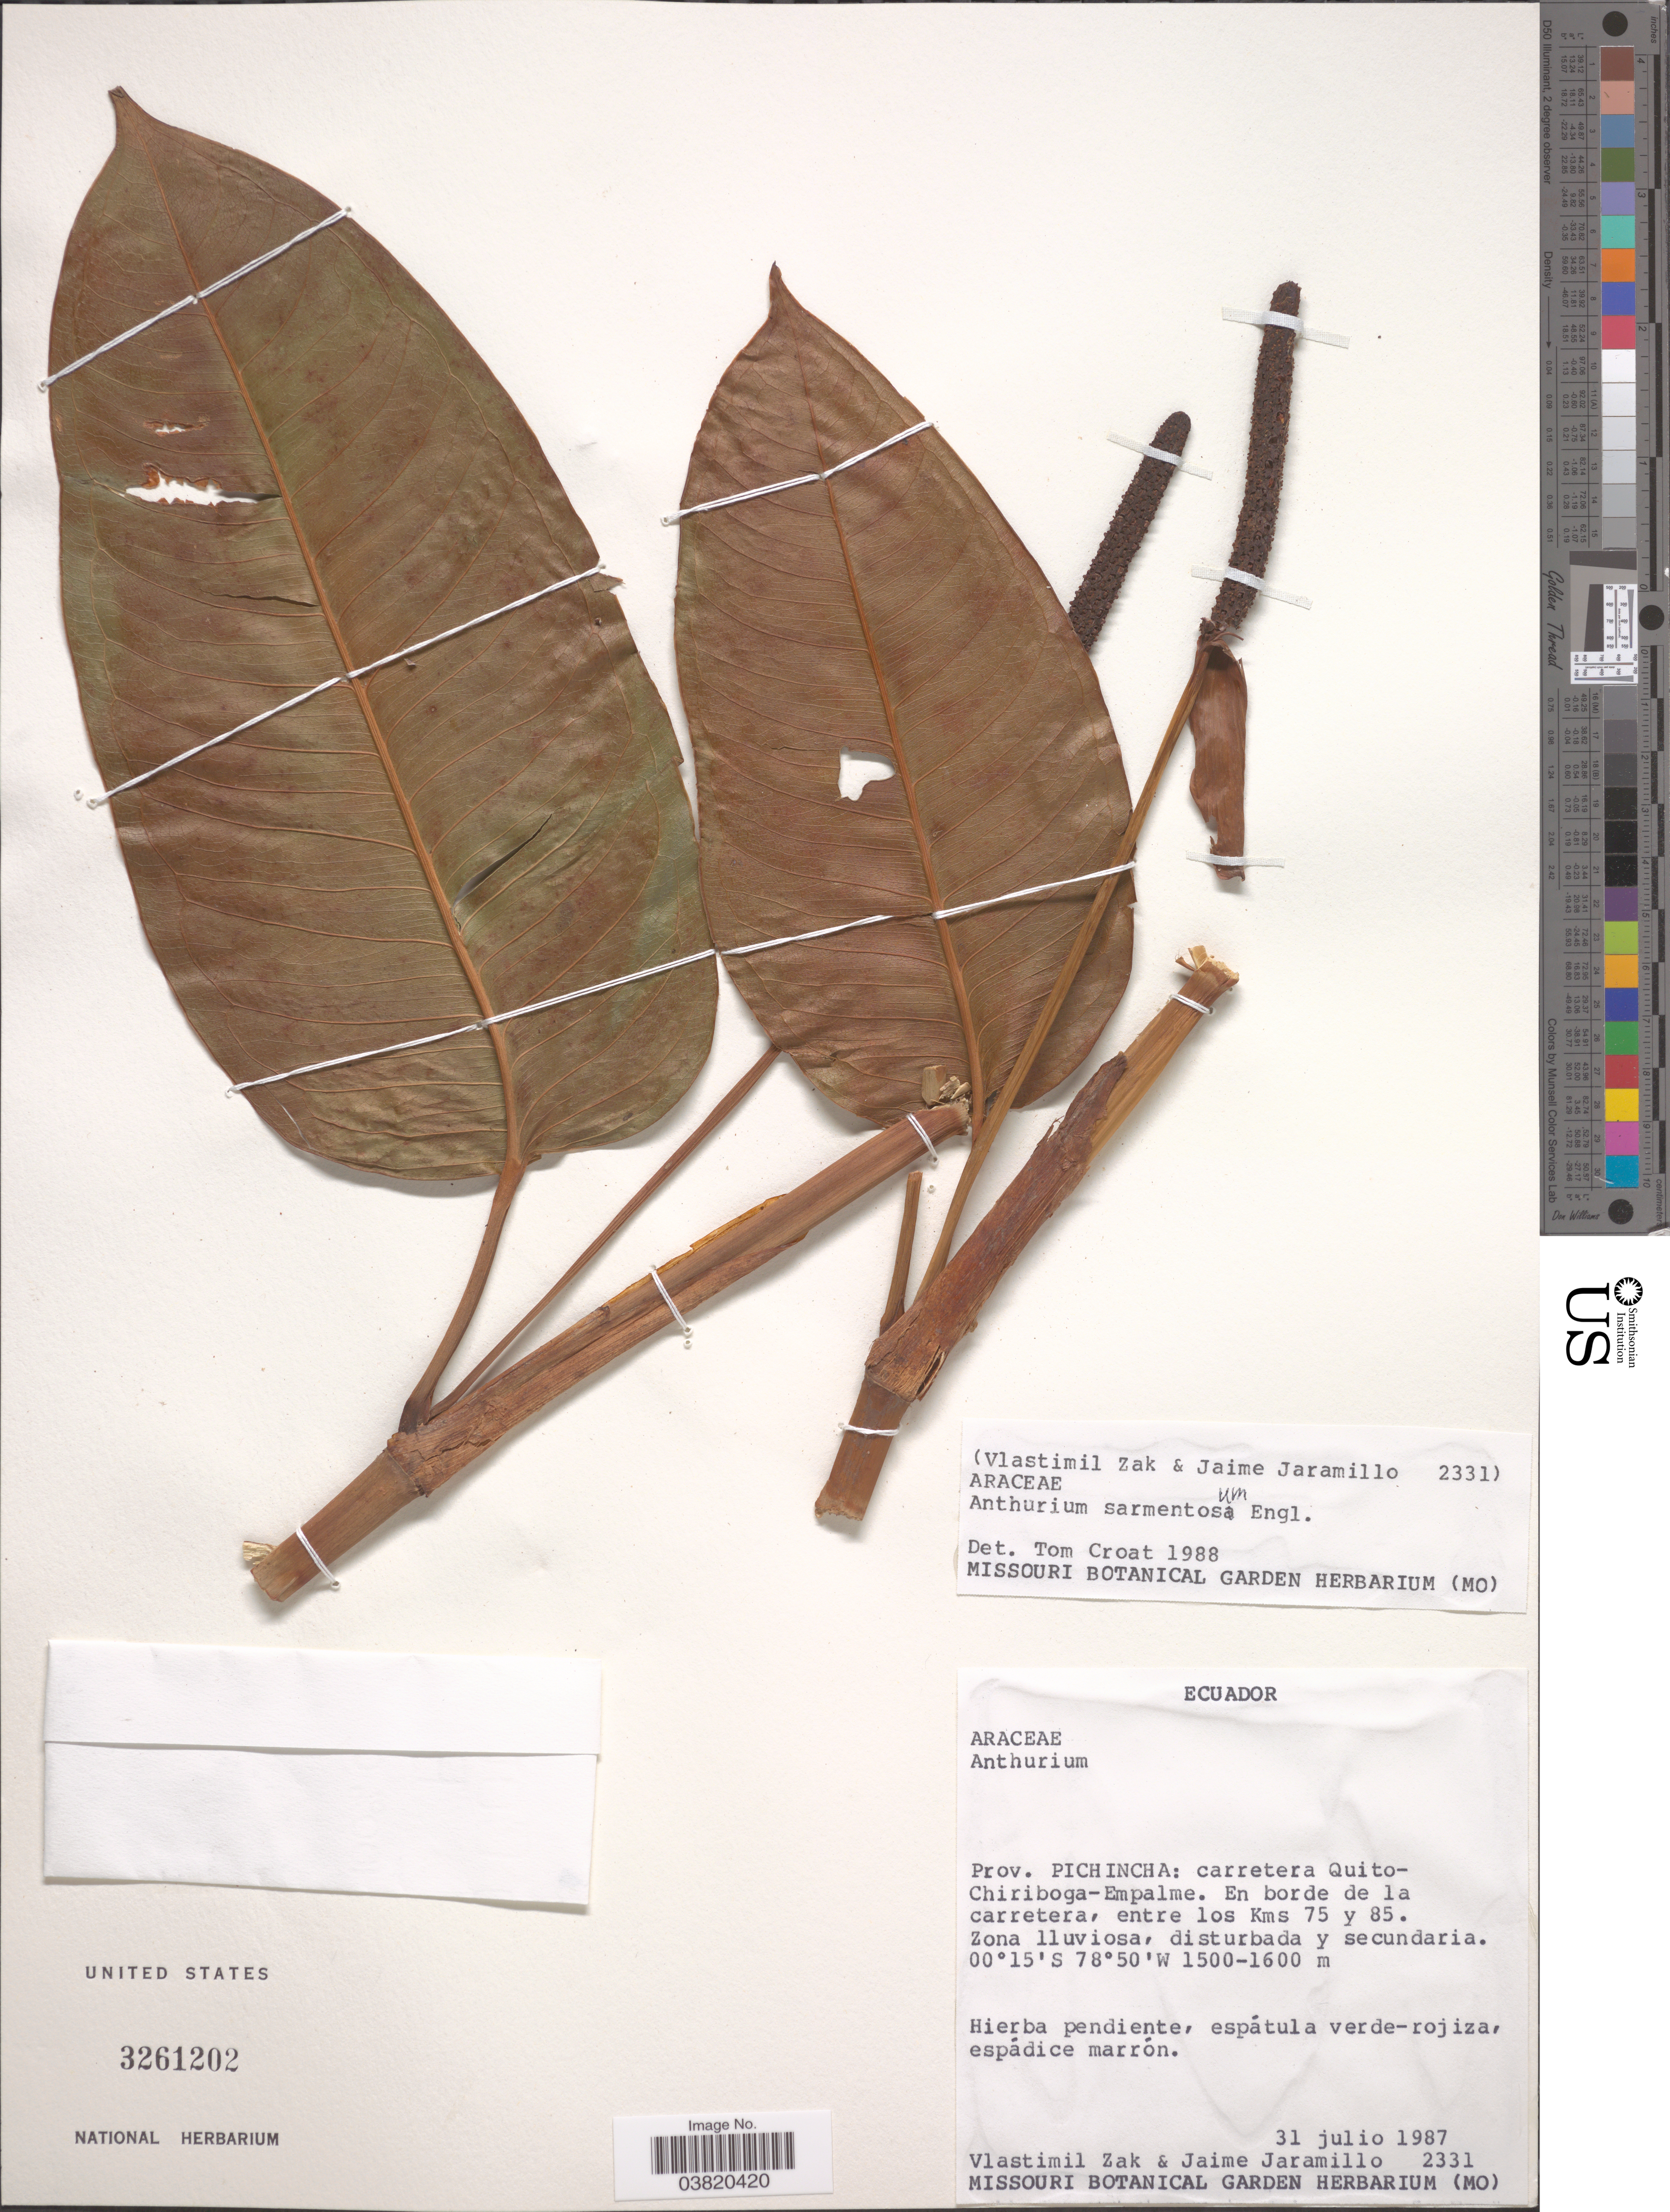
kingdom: Plantae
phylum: Tracheophyta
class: Liliopsida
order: Alismatales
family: Araceae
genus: Anthurium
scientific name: Anthurium sarmentosum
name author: Engl.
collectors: V. Zak & J. Jaramillo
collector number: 2331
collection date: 1987-07-31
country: Ecuador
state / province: Pichincha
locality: Carretera Quito-Chiriboga-Empalme. En borde de la carretera, entre los Kms 75 y 85.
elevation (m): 1500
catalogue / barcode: US 3261202